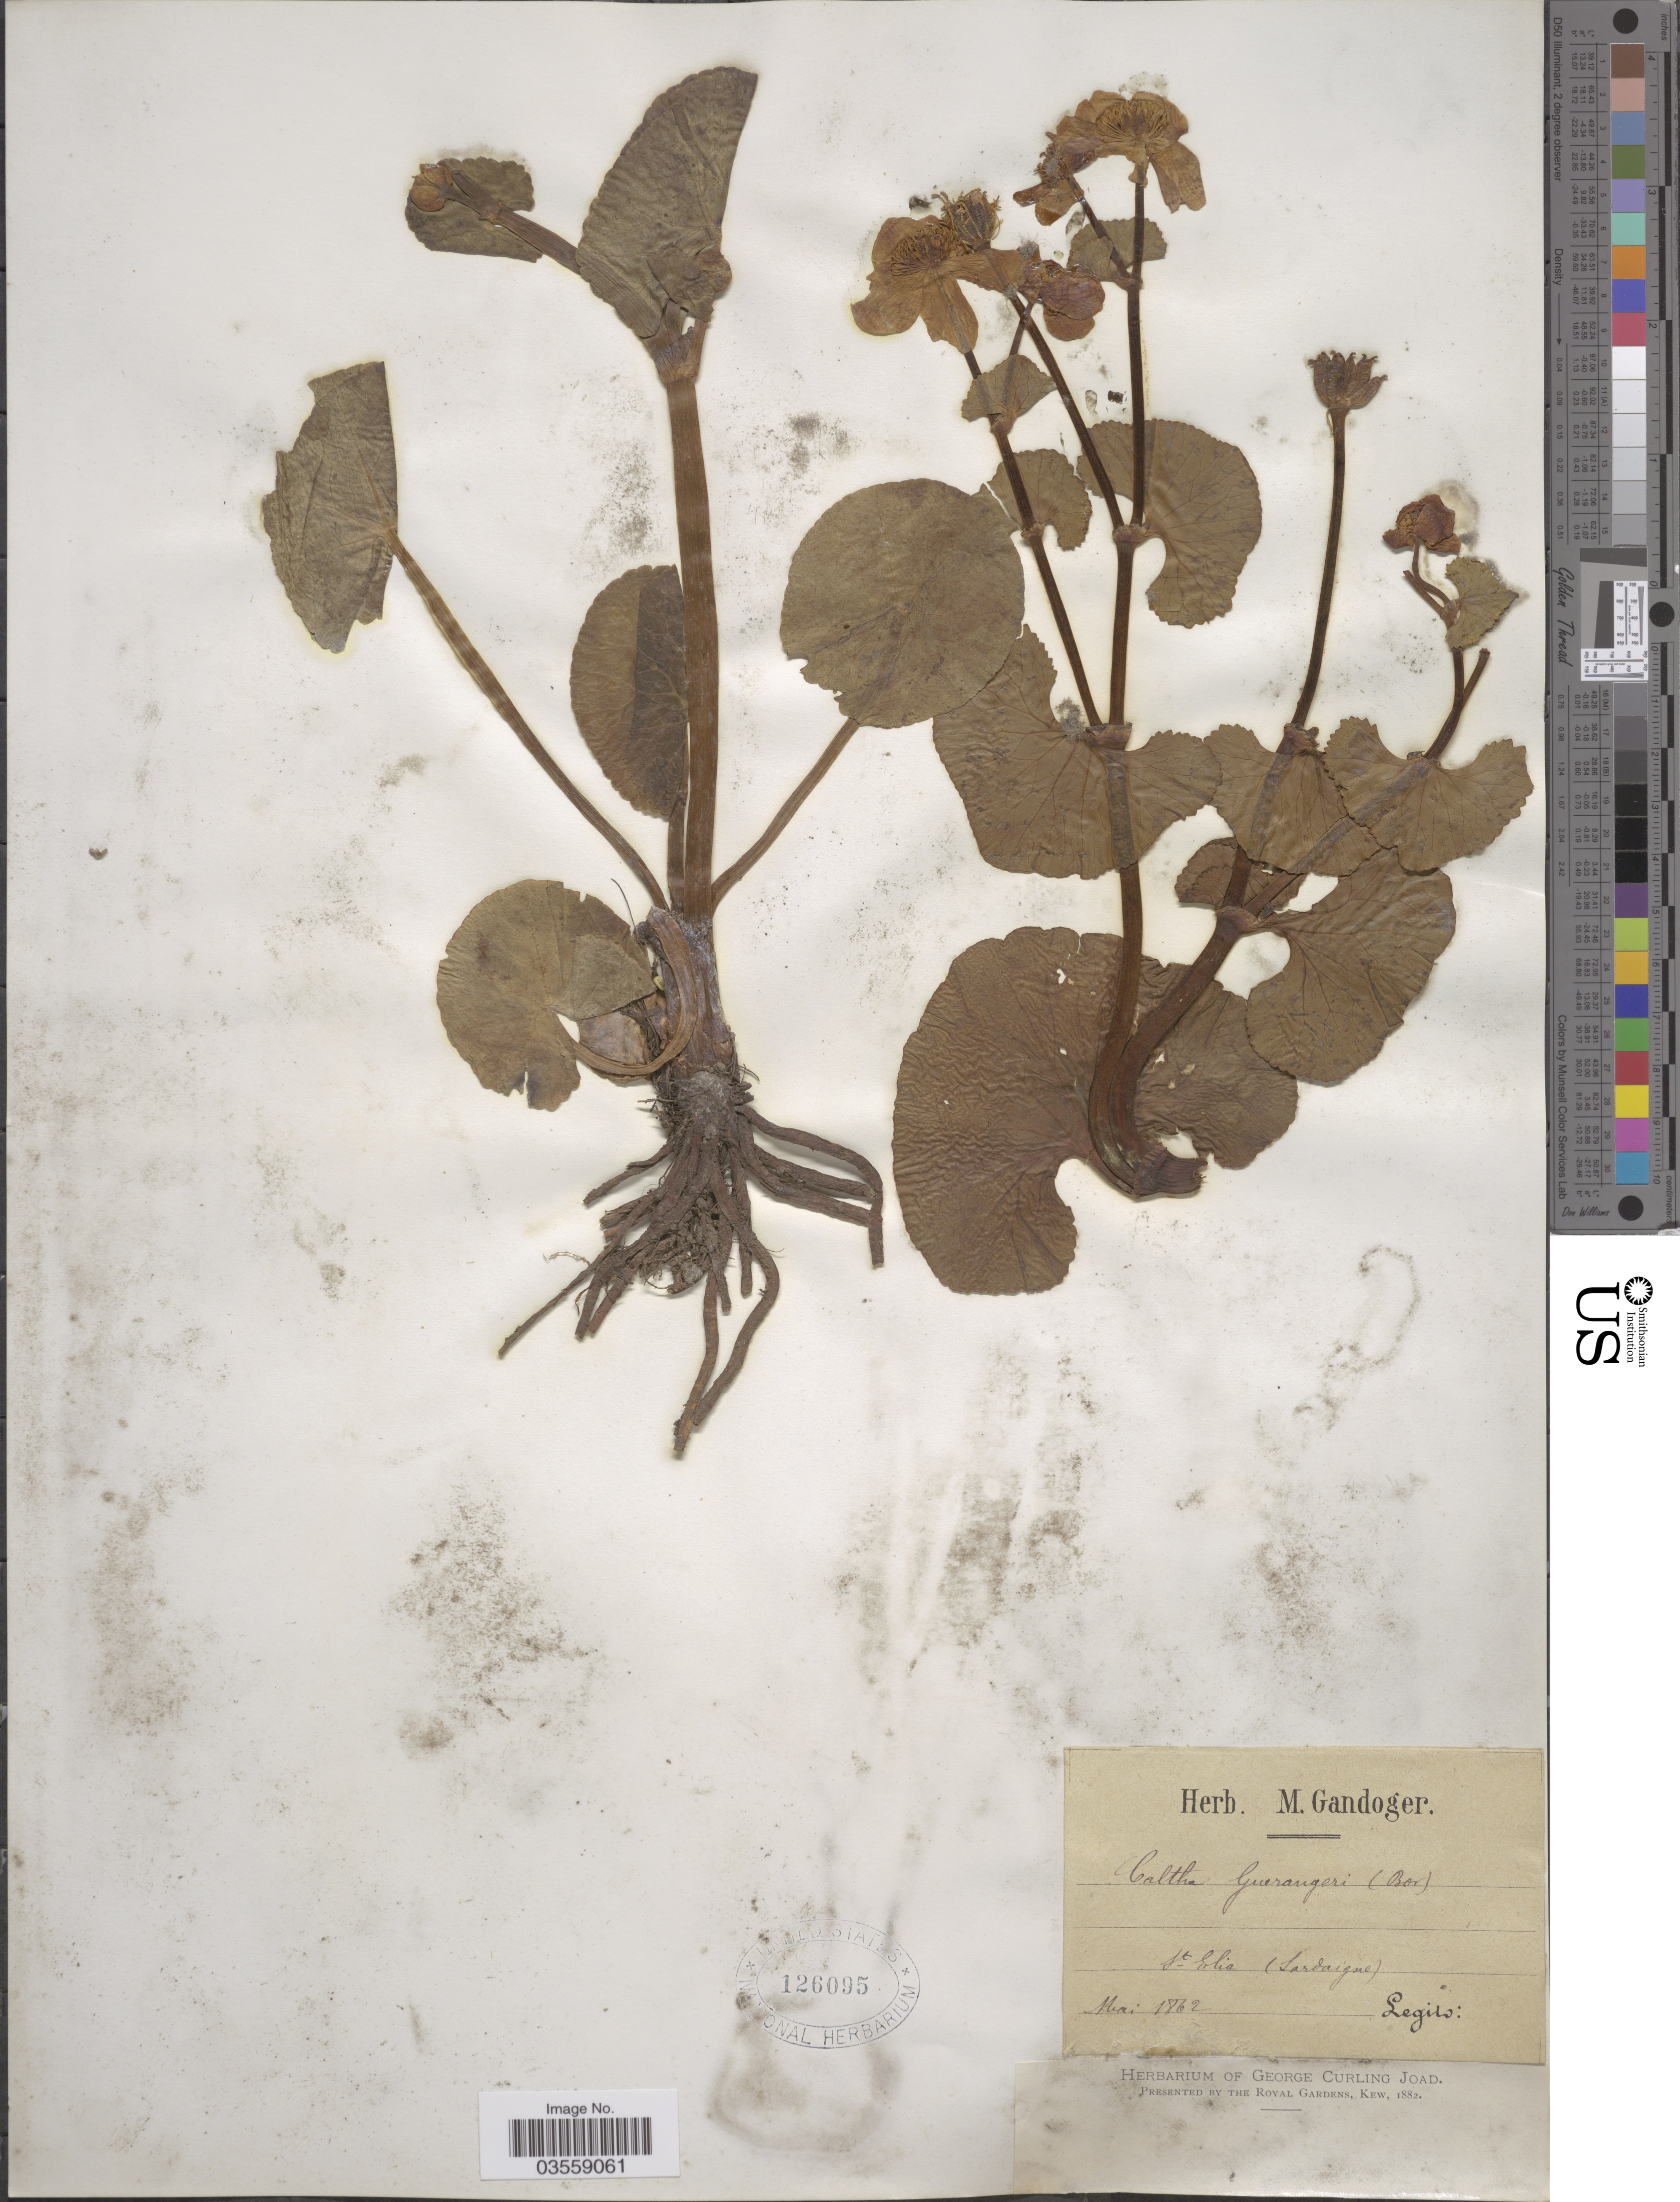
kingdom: Plantae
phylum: Tracheophyta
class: Magnoliopsida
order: Ranunculales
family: Ranunculaceae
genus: Caltha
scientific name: Caltha guerangerii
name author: Boreau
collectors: Ex Herb. M. Gandoger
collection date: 1862-05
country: Italy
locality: St. Elia (Sardaigne).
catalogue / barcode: US 126095